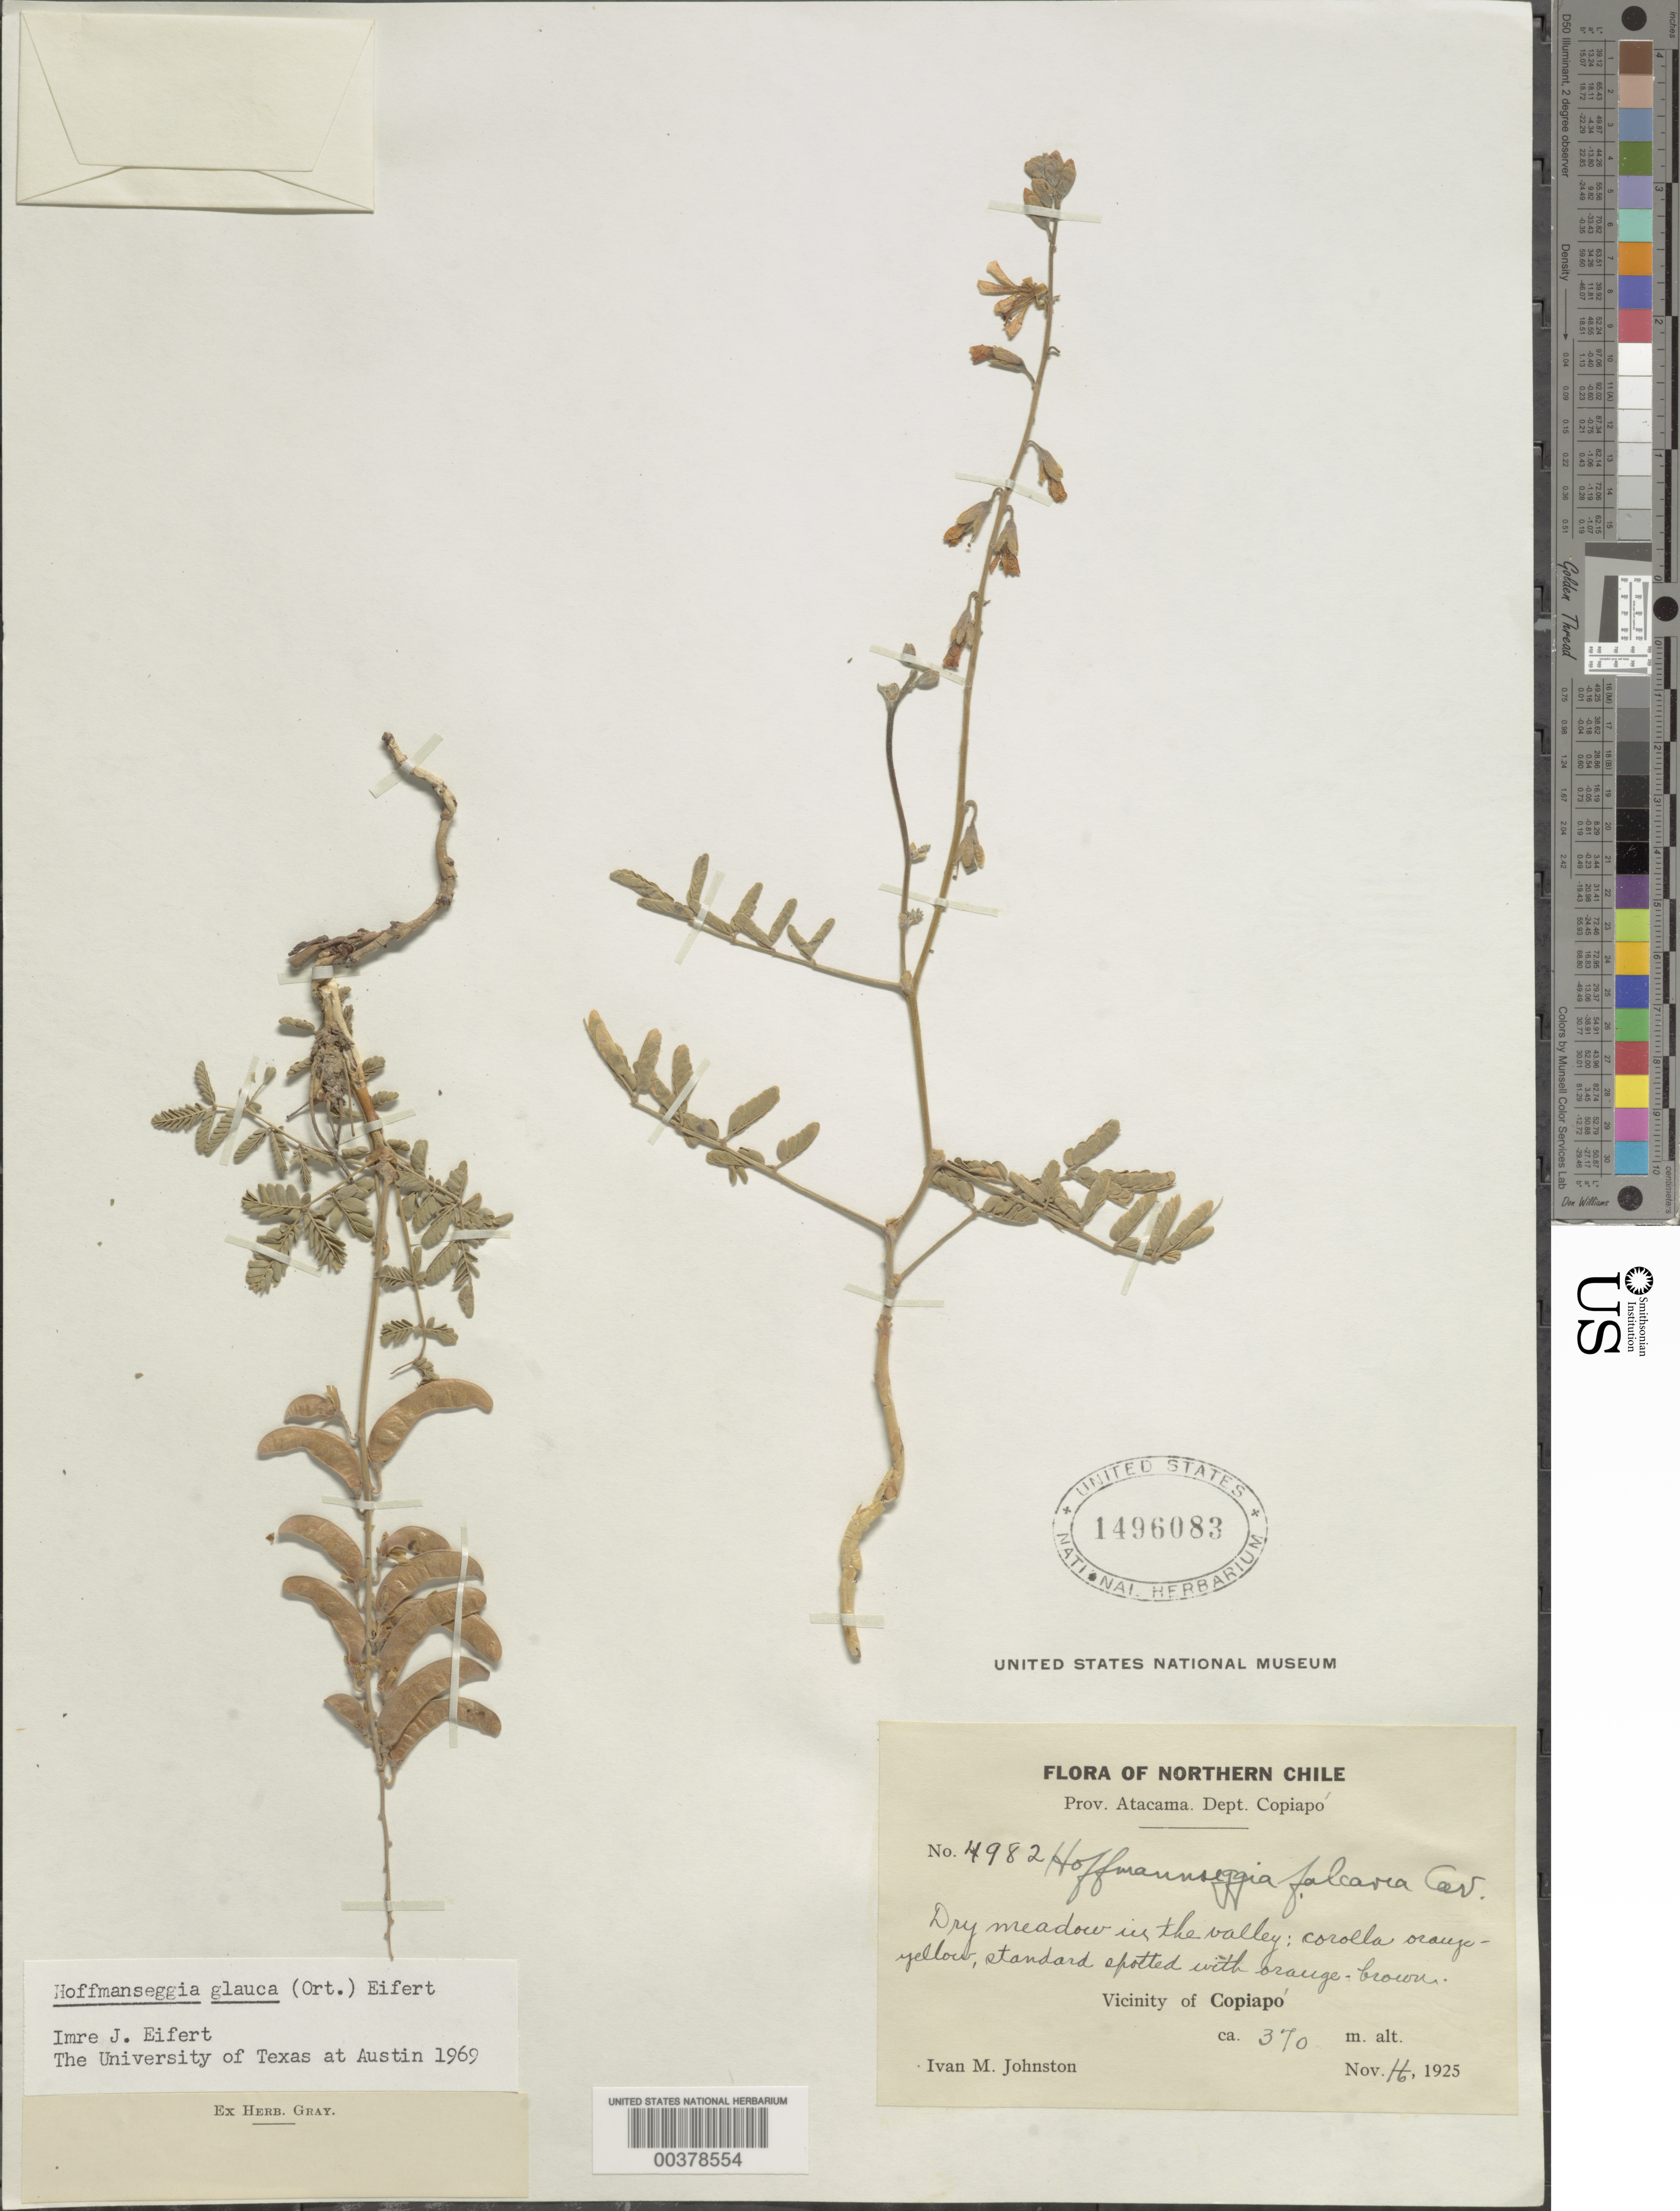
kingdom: Plantae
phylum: Tracheophyta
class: Magnoliopsida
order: Fabales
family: Fabaceae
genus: Hoffmannseggia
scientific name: Hoffmannseggia glauca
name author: (Ortega) Eifert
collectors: I.M. Johnston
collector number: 4982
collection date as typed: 26 Nov 1925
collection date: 1925-11-26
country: Chile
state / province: Atacama (III)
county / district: Copiapó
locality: Vicinity of copiapo; meadow in the valley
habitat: Dry meadow in valley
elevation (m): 370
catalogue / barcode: US 1496083